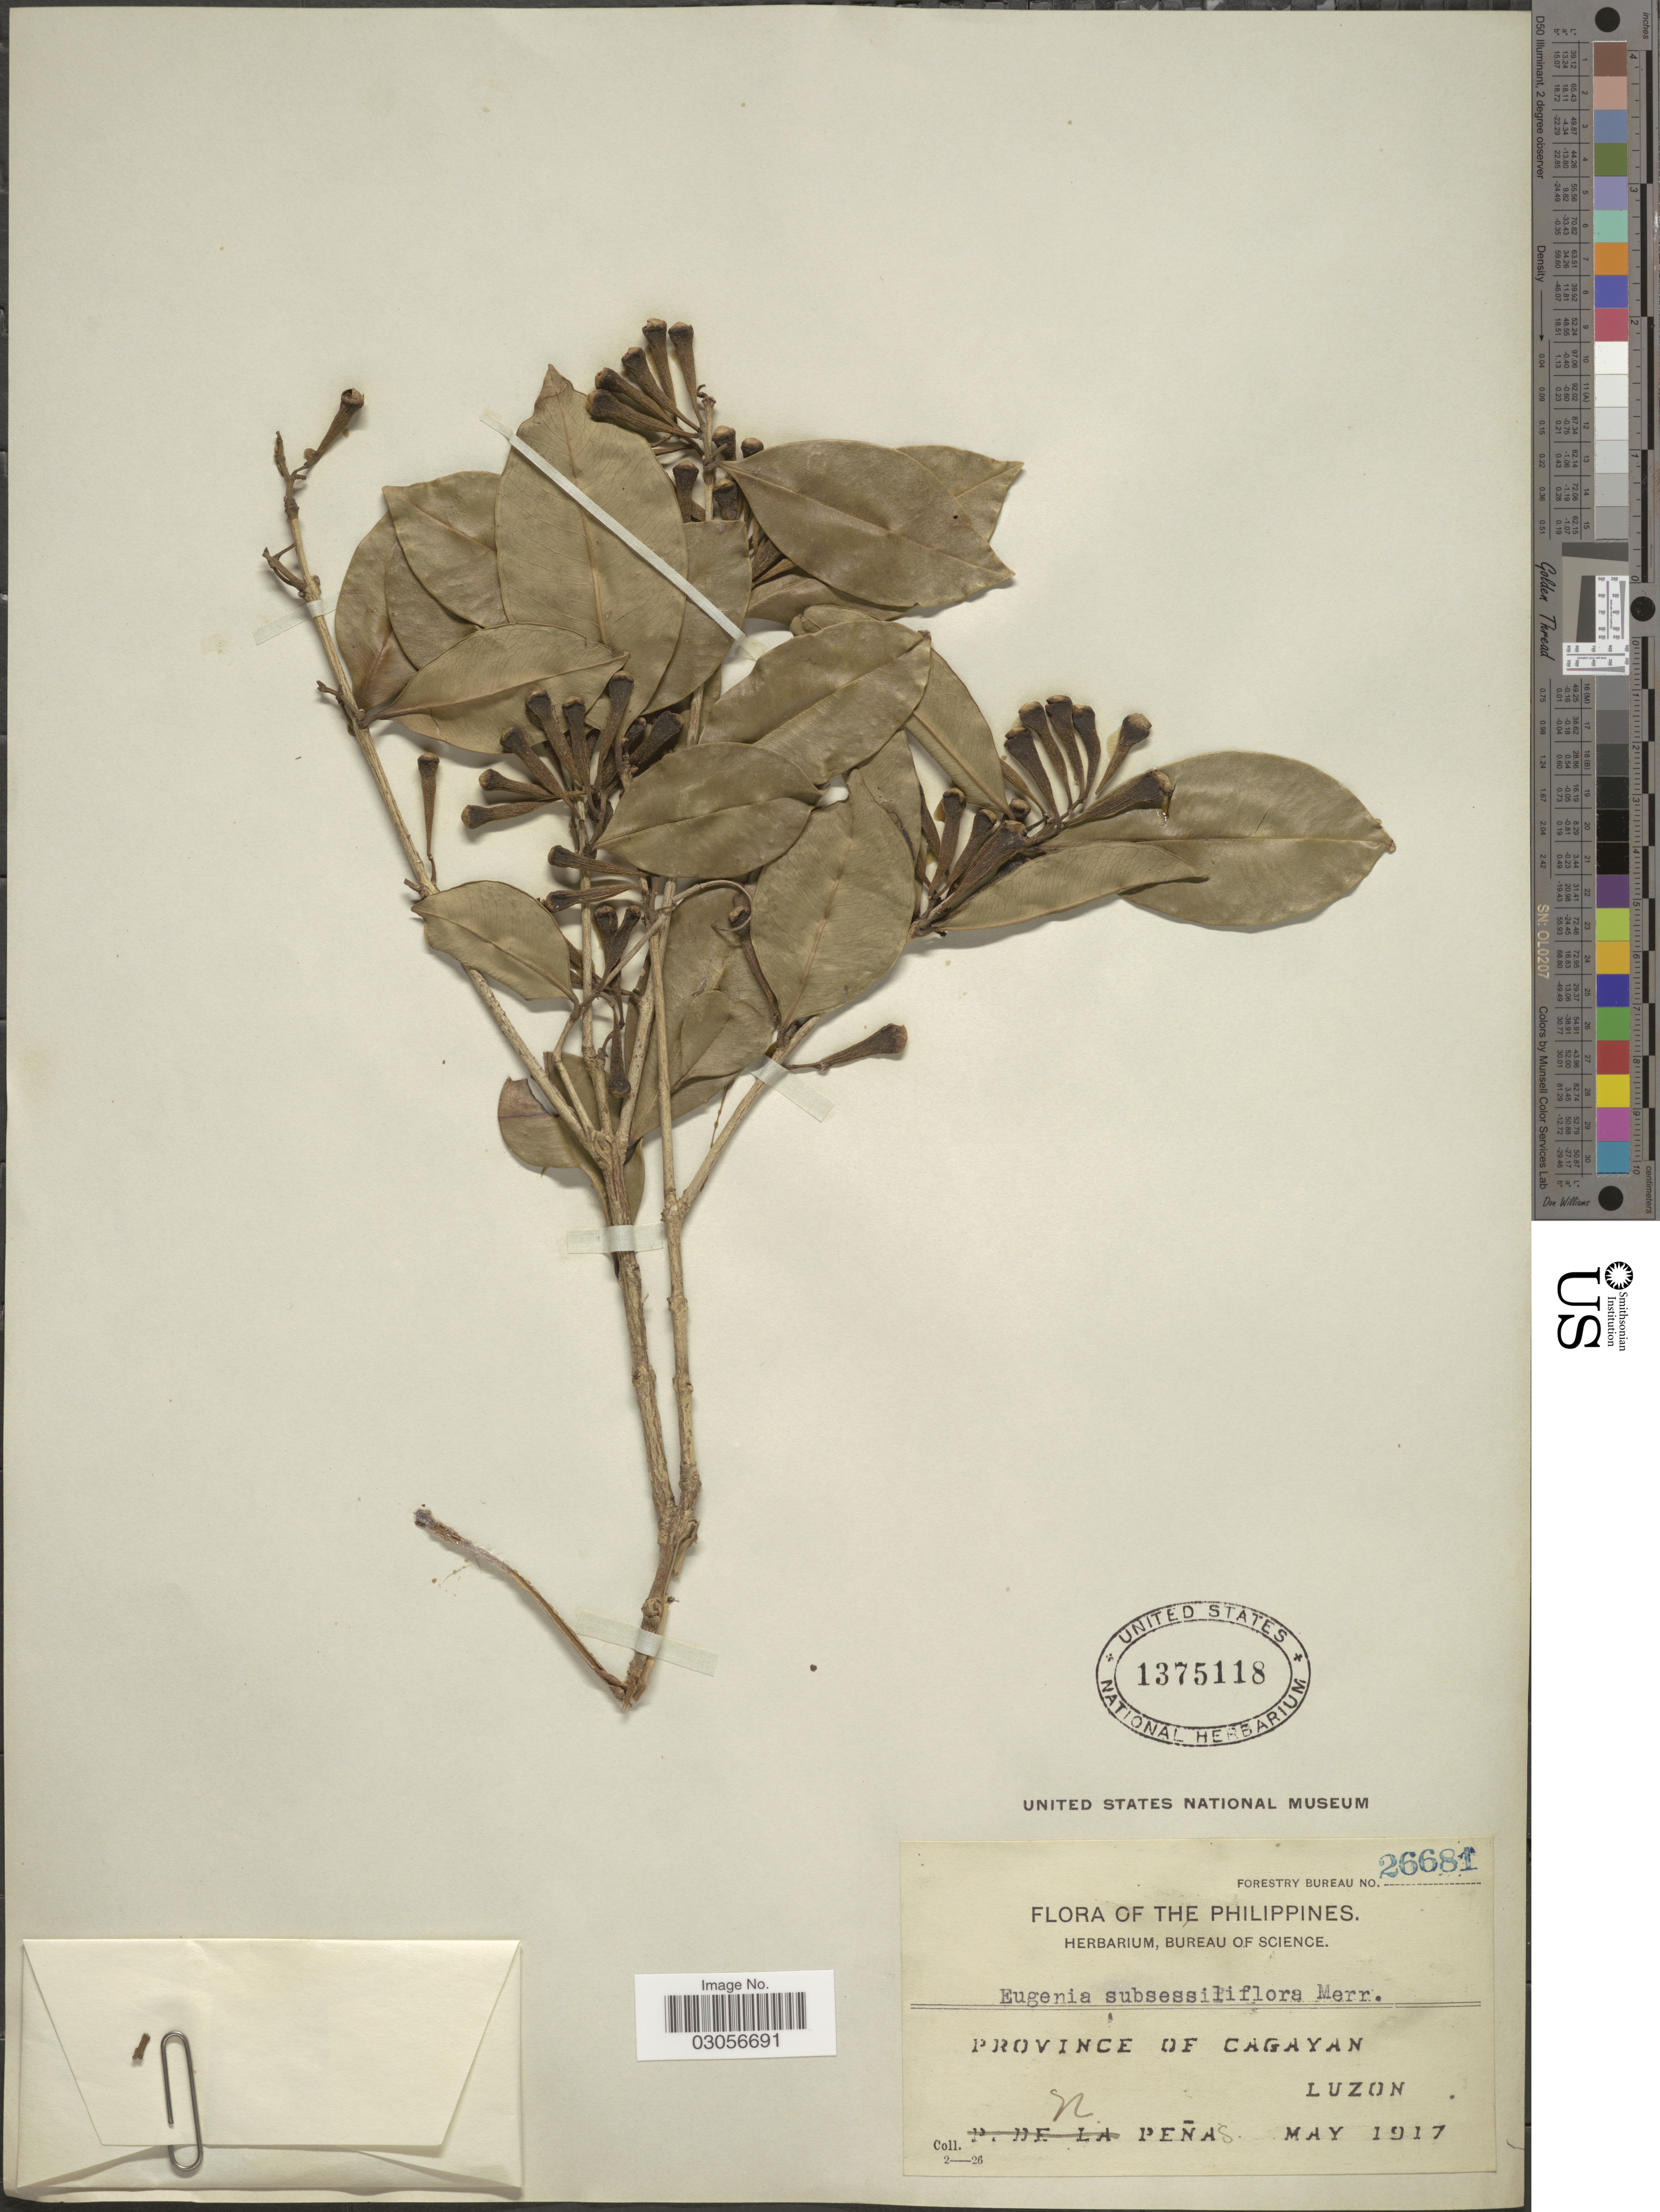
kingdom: Plantae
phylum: Tracheophyta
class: Magnoliopsida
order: Myrtales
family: Myrtaceae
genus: Syzygium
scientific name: Syzygium subsessiliflorum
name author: (Merr.) Merr.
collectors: N. Penas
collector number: Forestry Bureau 26681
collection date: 1917-05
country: Philippines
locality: Province of Cagayan. Luzon.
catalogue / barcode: US 1375118